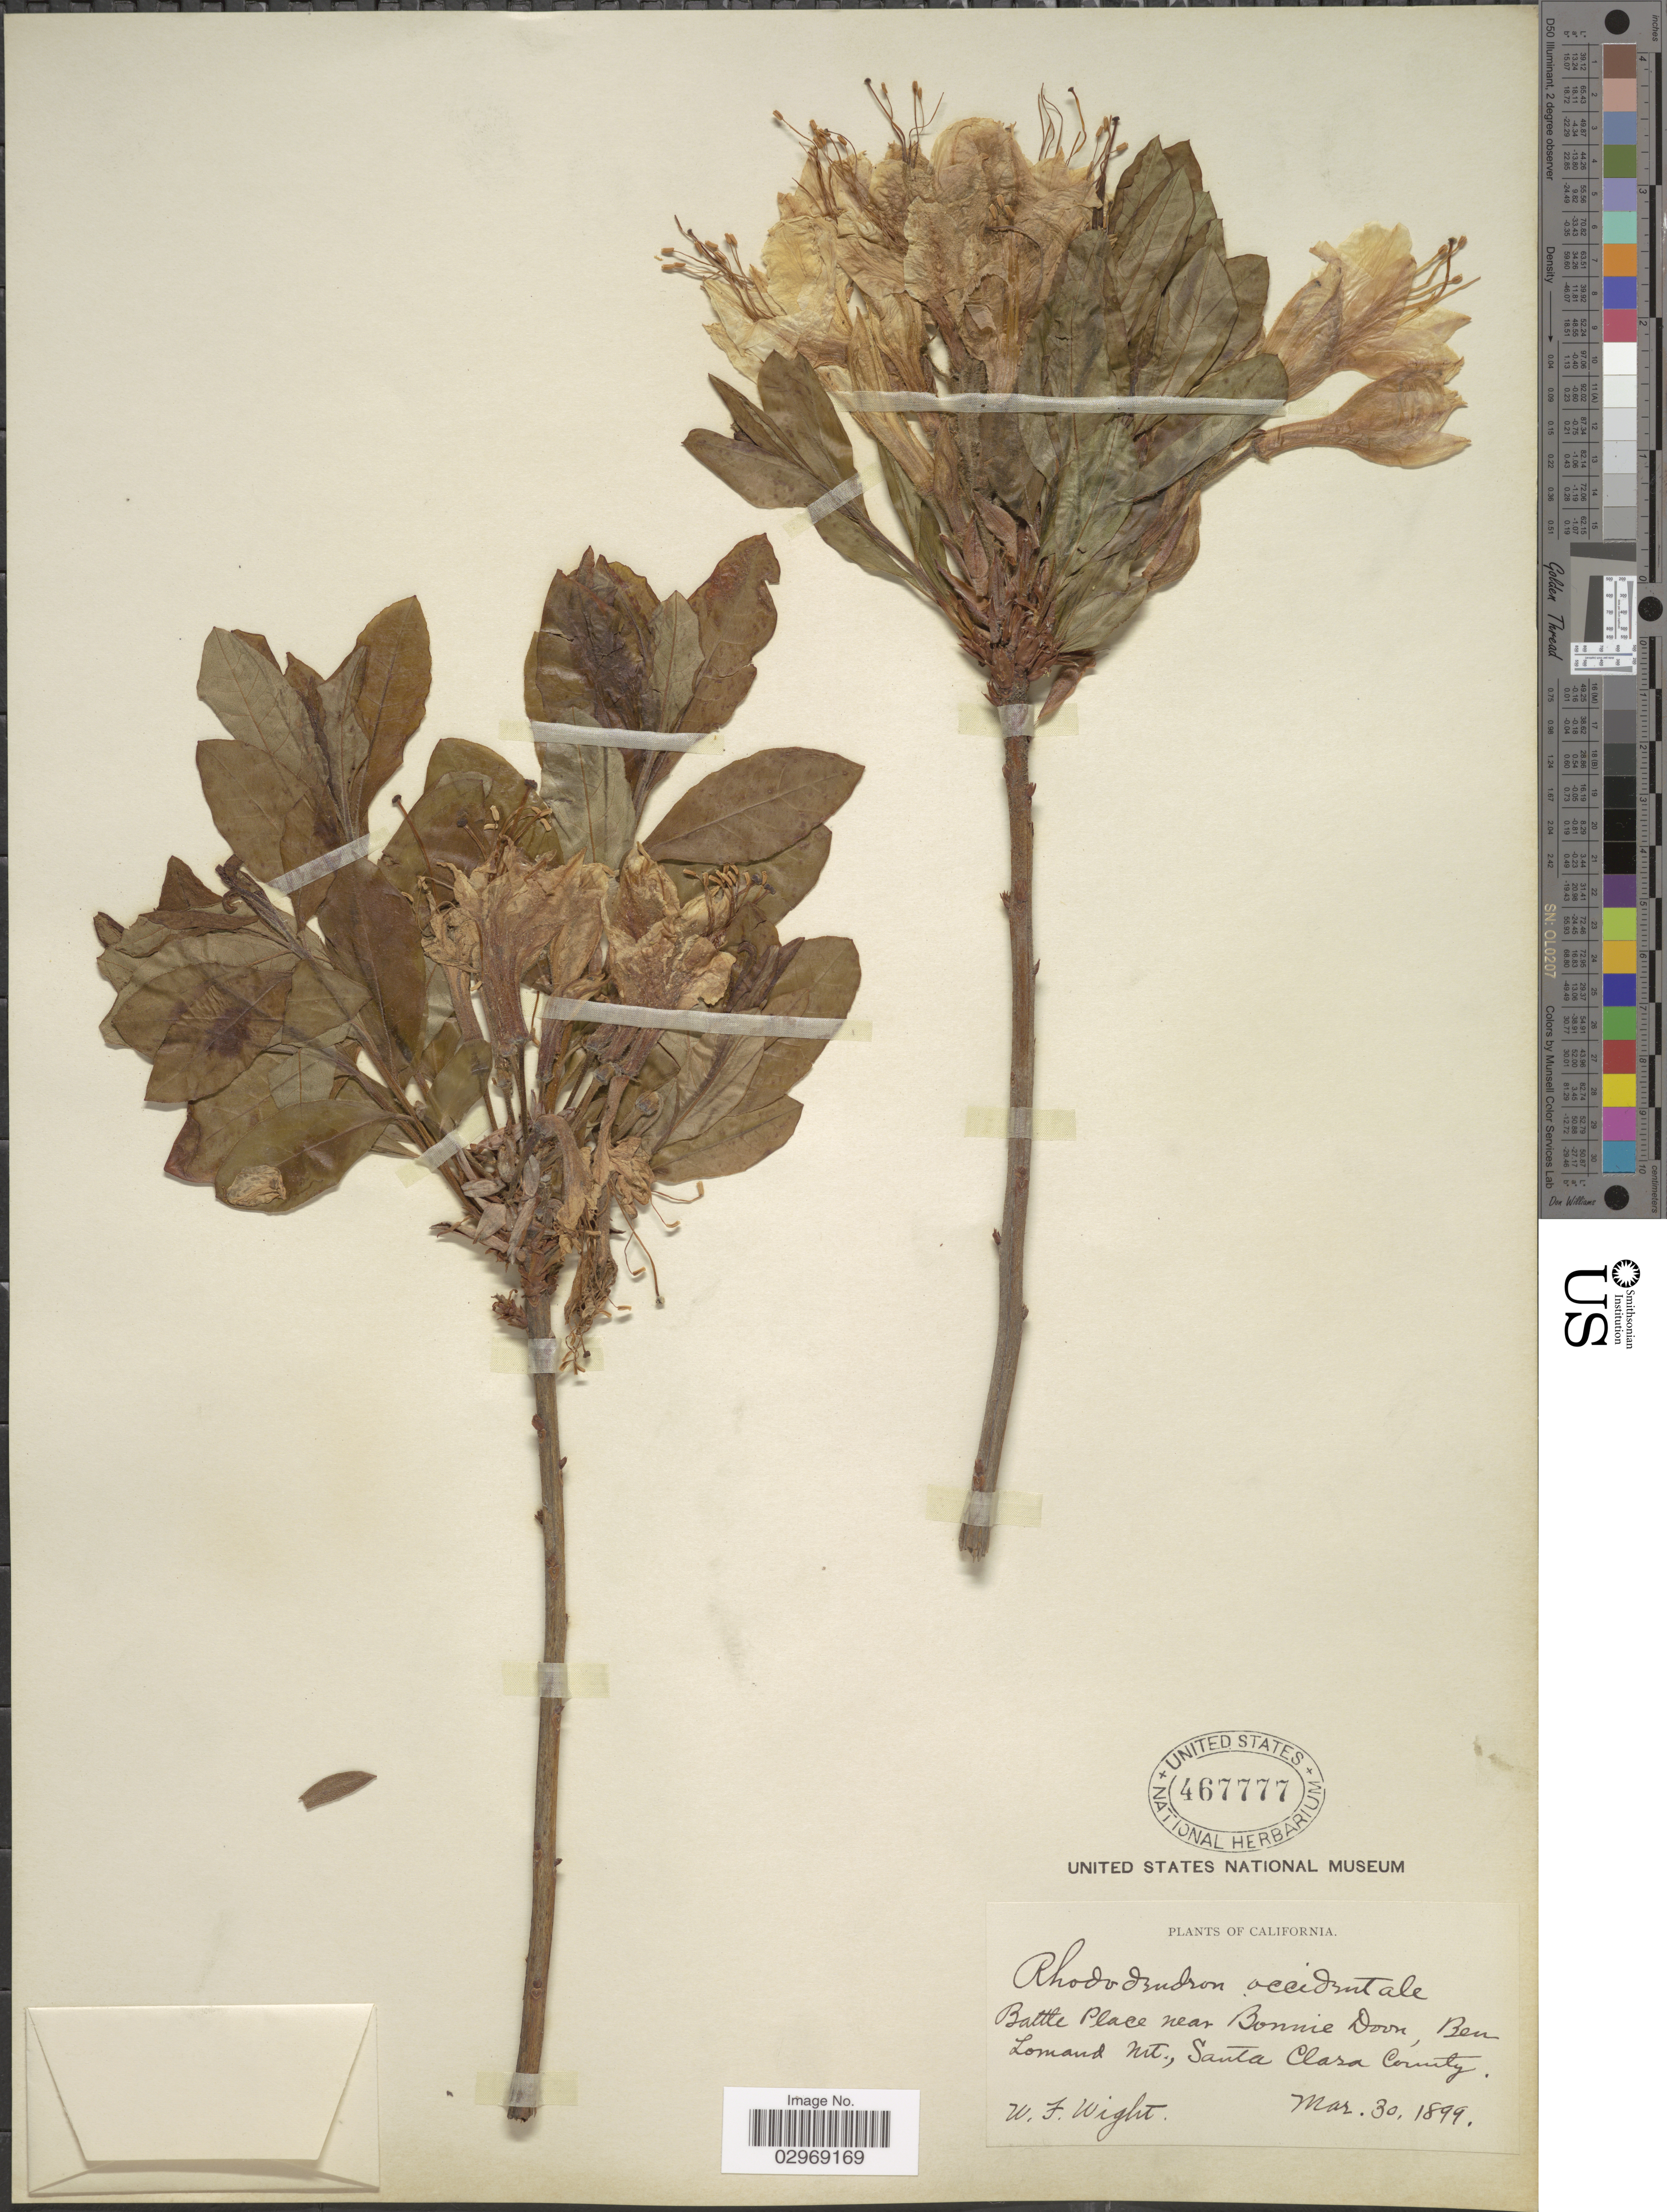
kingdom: Plantae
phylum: Tracheophyta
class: Magnoliopsida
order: Ericales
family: Ericaceae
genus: Rhododendron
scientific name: Rhododendron occidentale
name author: (Torr. & A. Gray) A. Gray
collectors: W. Wight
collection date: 1899-03-30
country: United States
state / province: California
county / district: Santa Clara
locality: Battle Place near Bonnie Doon, Ben Lomand Mt., Santa Clara County.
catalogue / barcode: US 467777